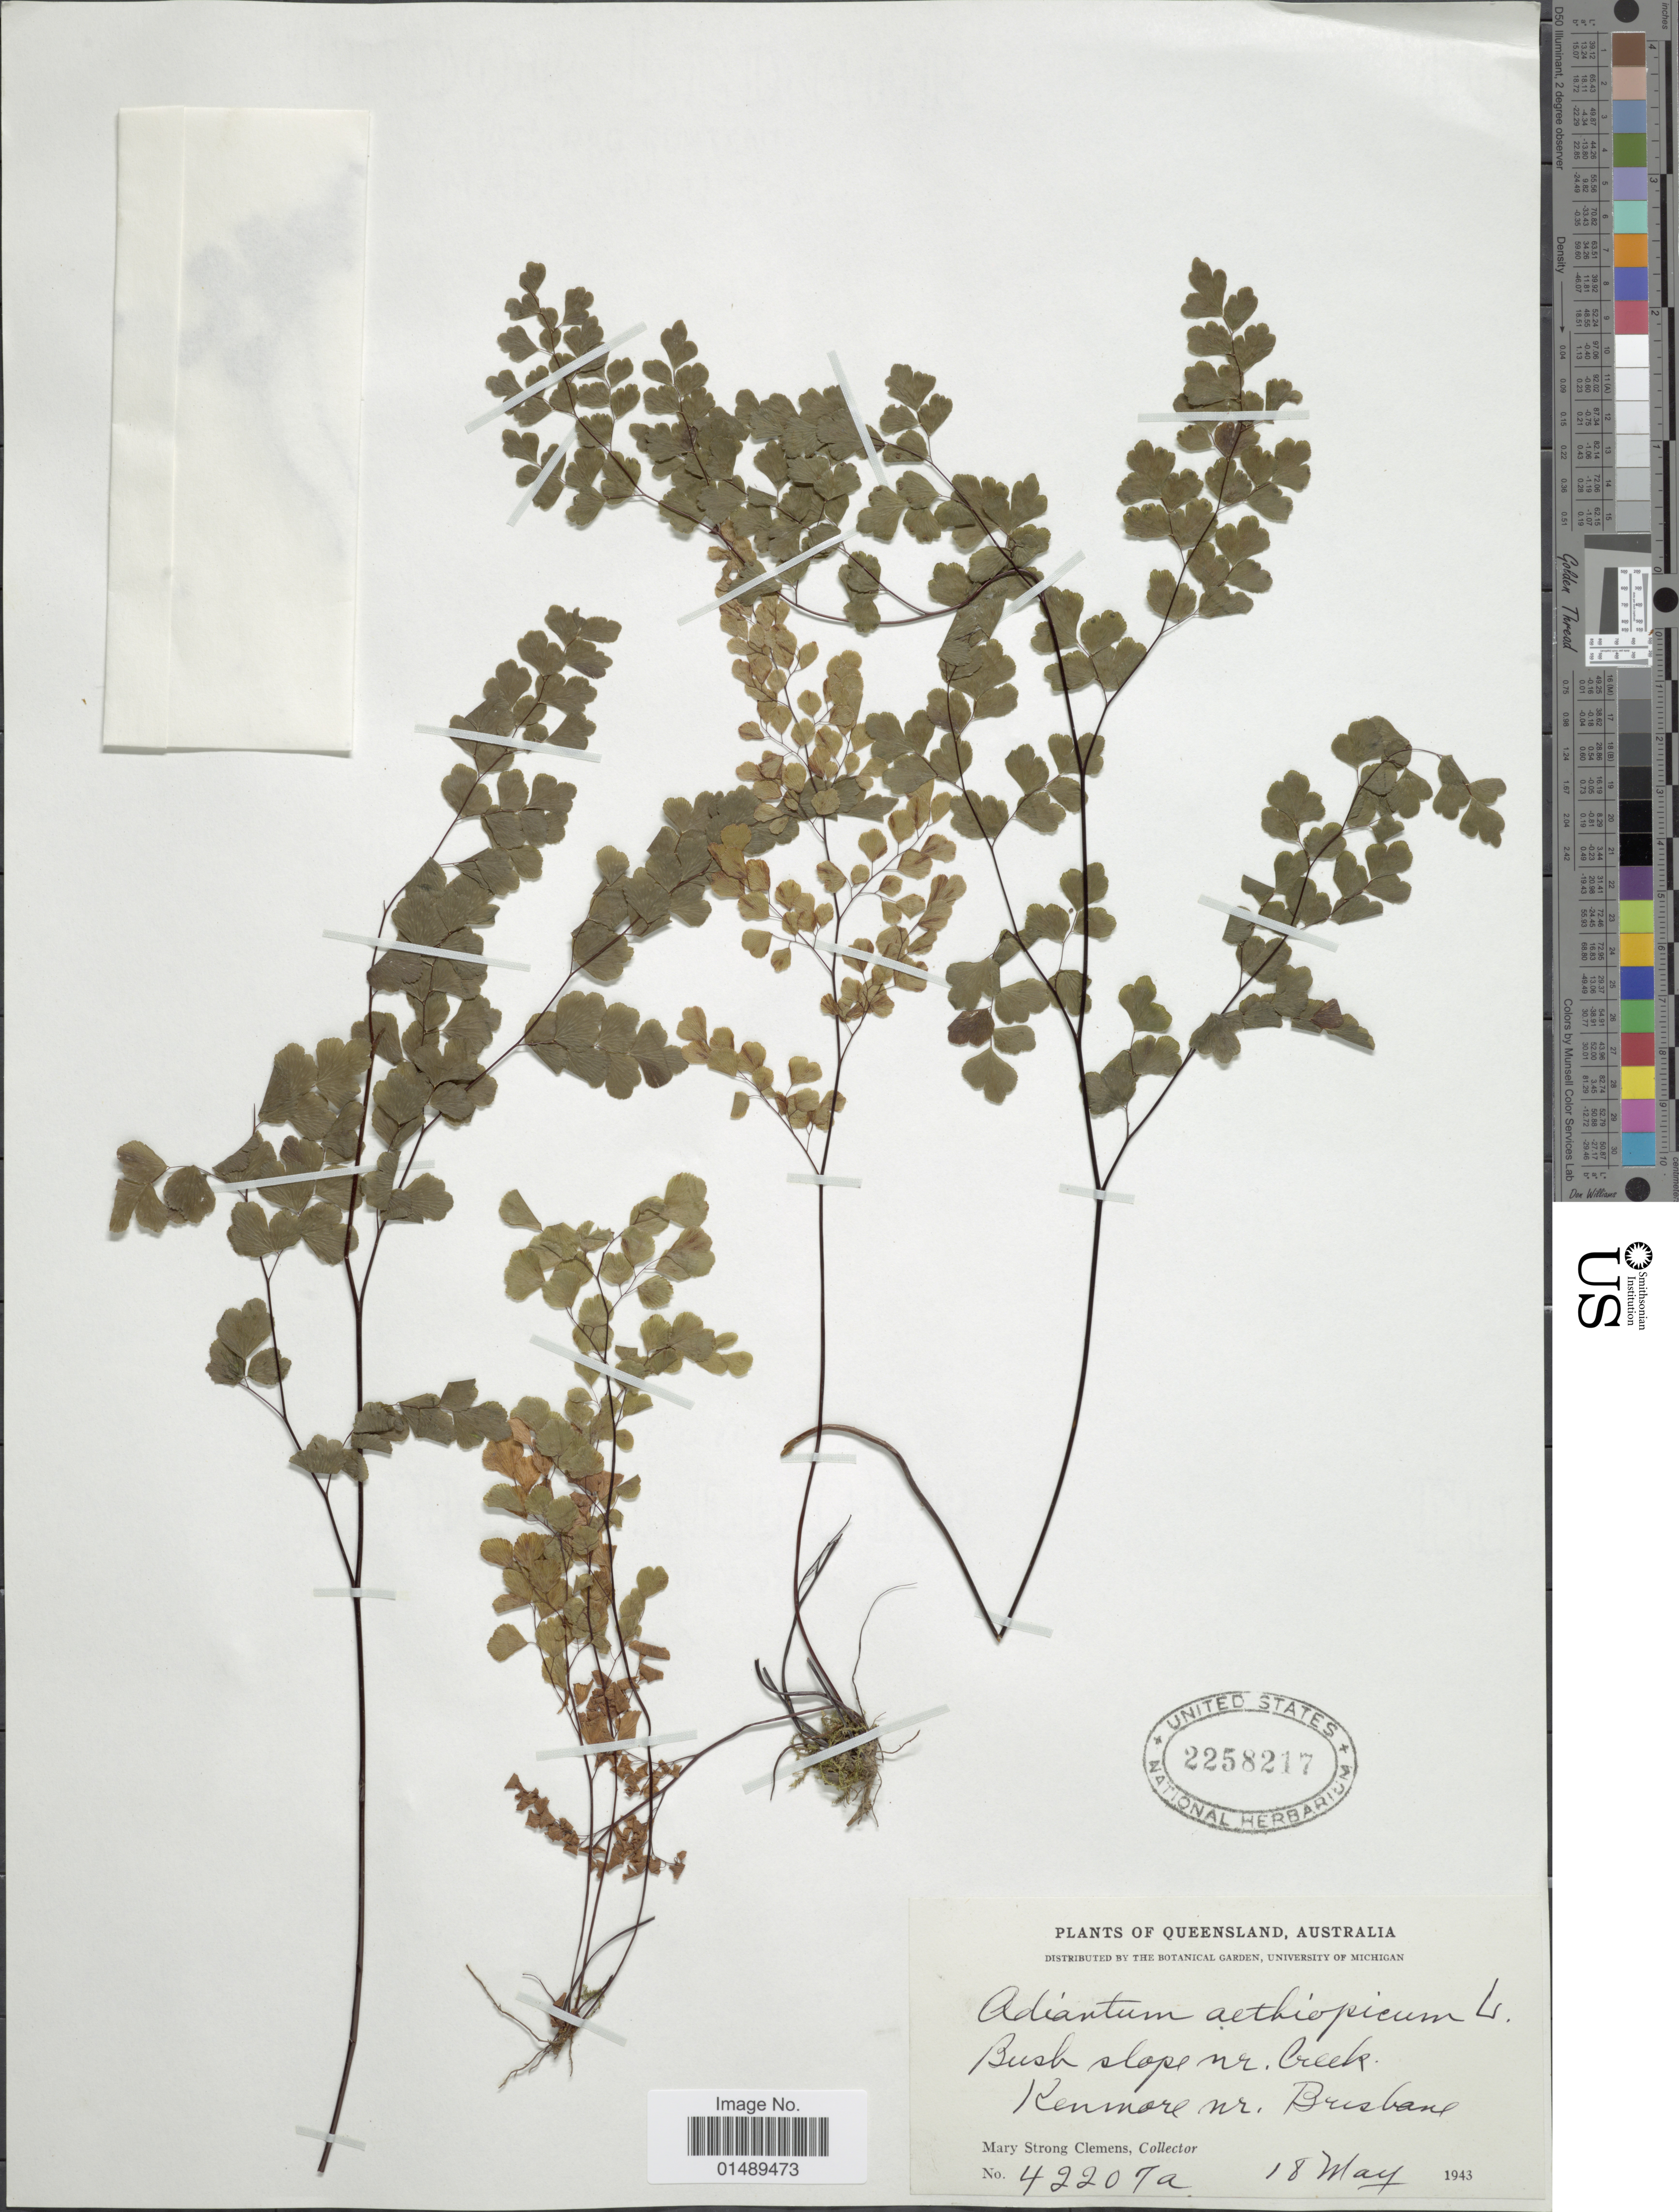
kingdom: Plantae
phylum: Tracheophyta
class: Polypodiopsida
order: Polypodiales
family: Pteridaceae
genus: Adiantum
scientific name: Adiantum aethiopicum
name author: L.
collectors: M. S. Clemens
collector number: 42207a*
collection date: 1943-05-18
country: Australia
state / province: Queensland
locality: Bush slope nr. Creek Kenmore nr. Brisbane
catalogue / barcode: US 2258217